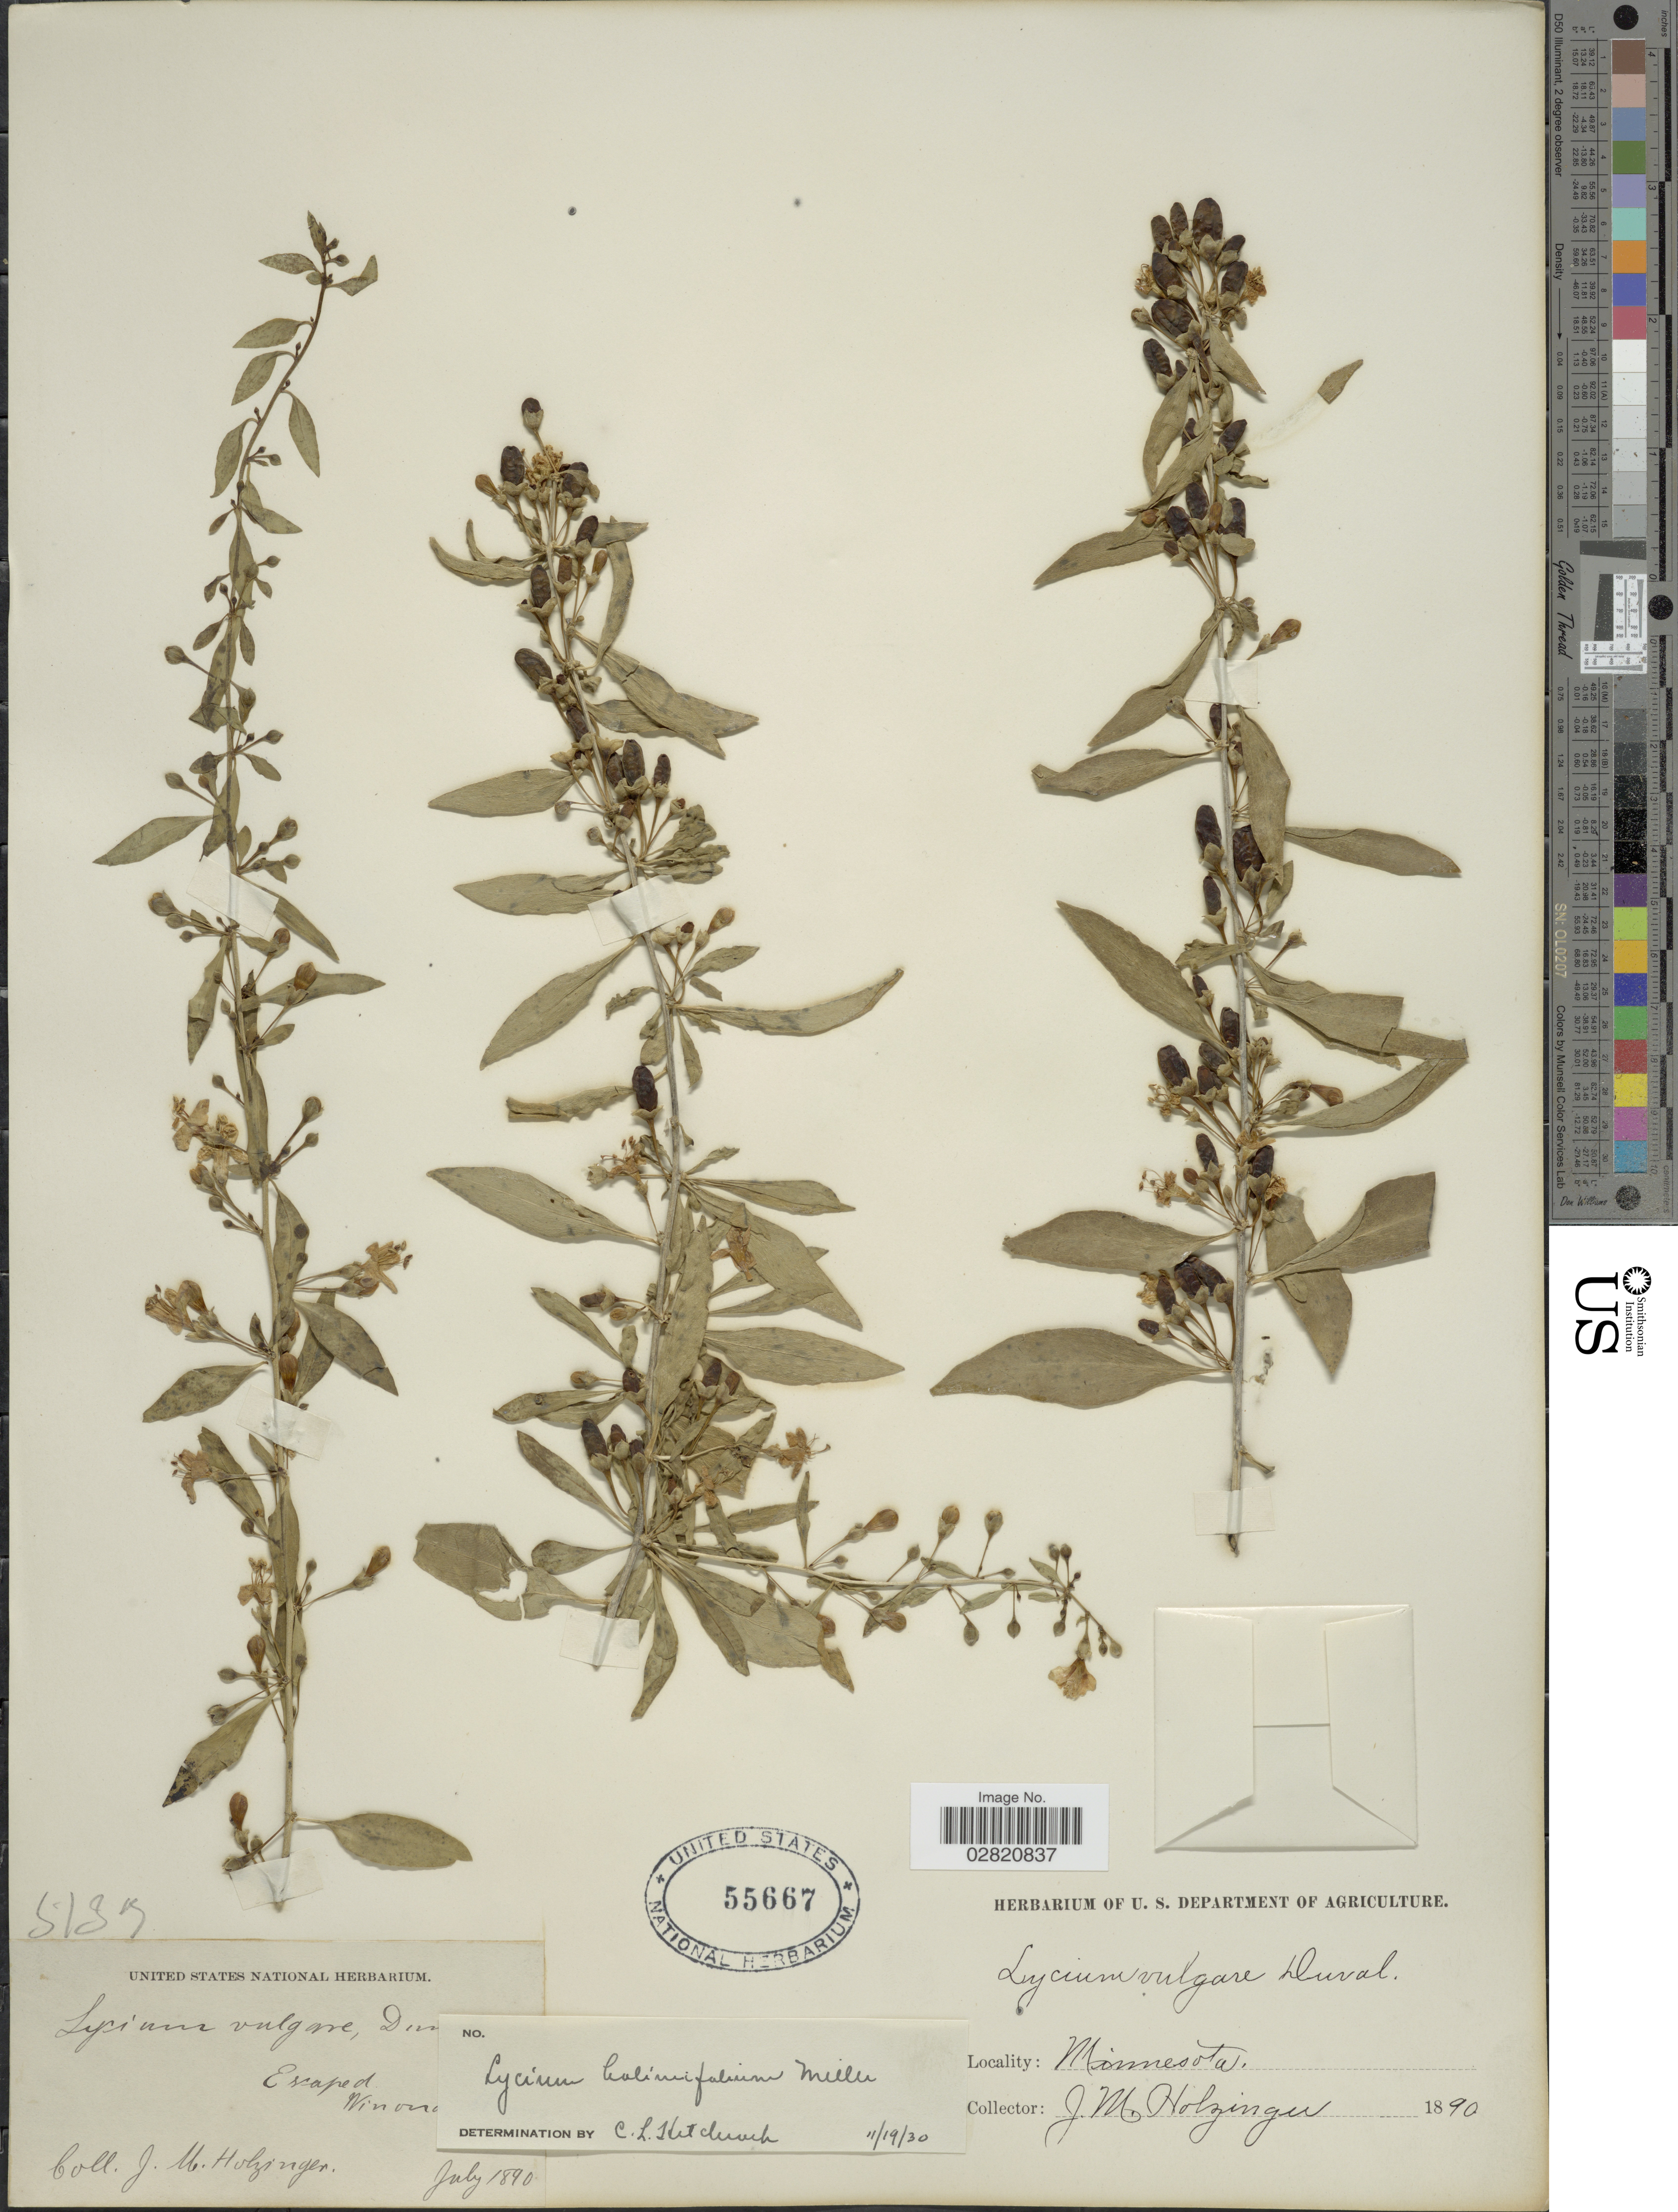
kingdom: Plantae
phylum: Tracheophyta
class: Magnoliopsida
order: Solanales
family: Solanaceae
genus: Lycium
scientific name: Lycium barbarum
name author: L.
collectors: J. M. Holzinger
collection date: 1890-07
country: United States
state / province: Minnesota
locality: Escaped. Winona.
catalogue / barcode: US 55667